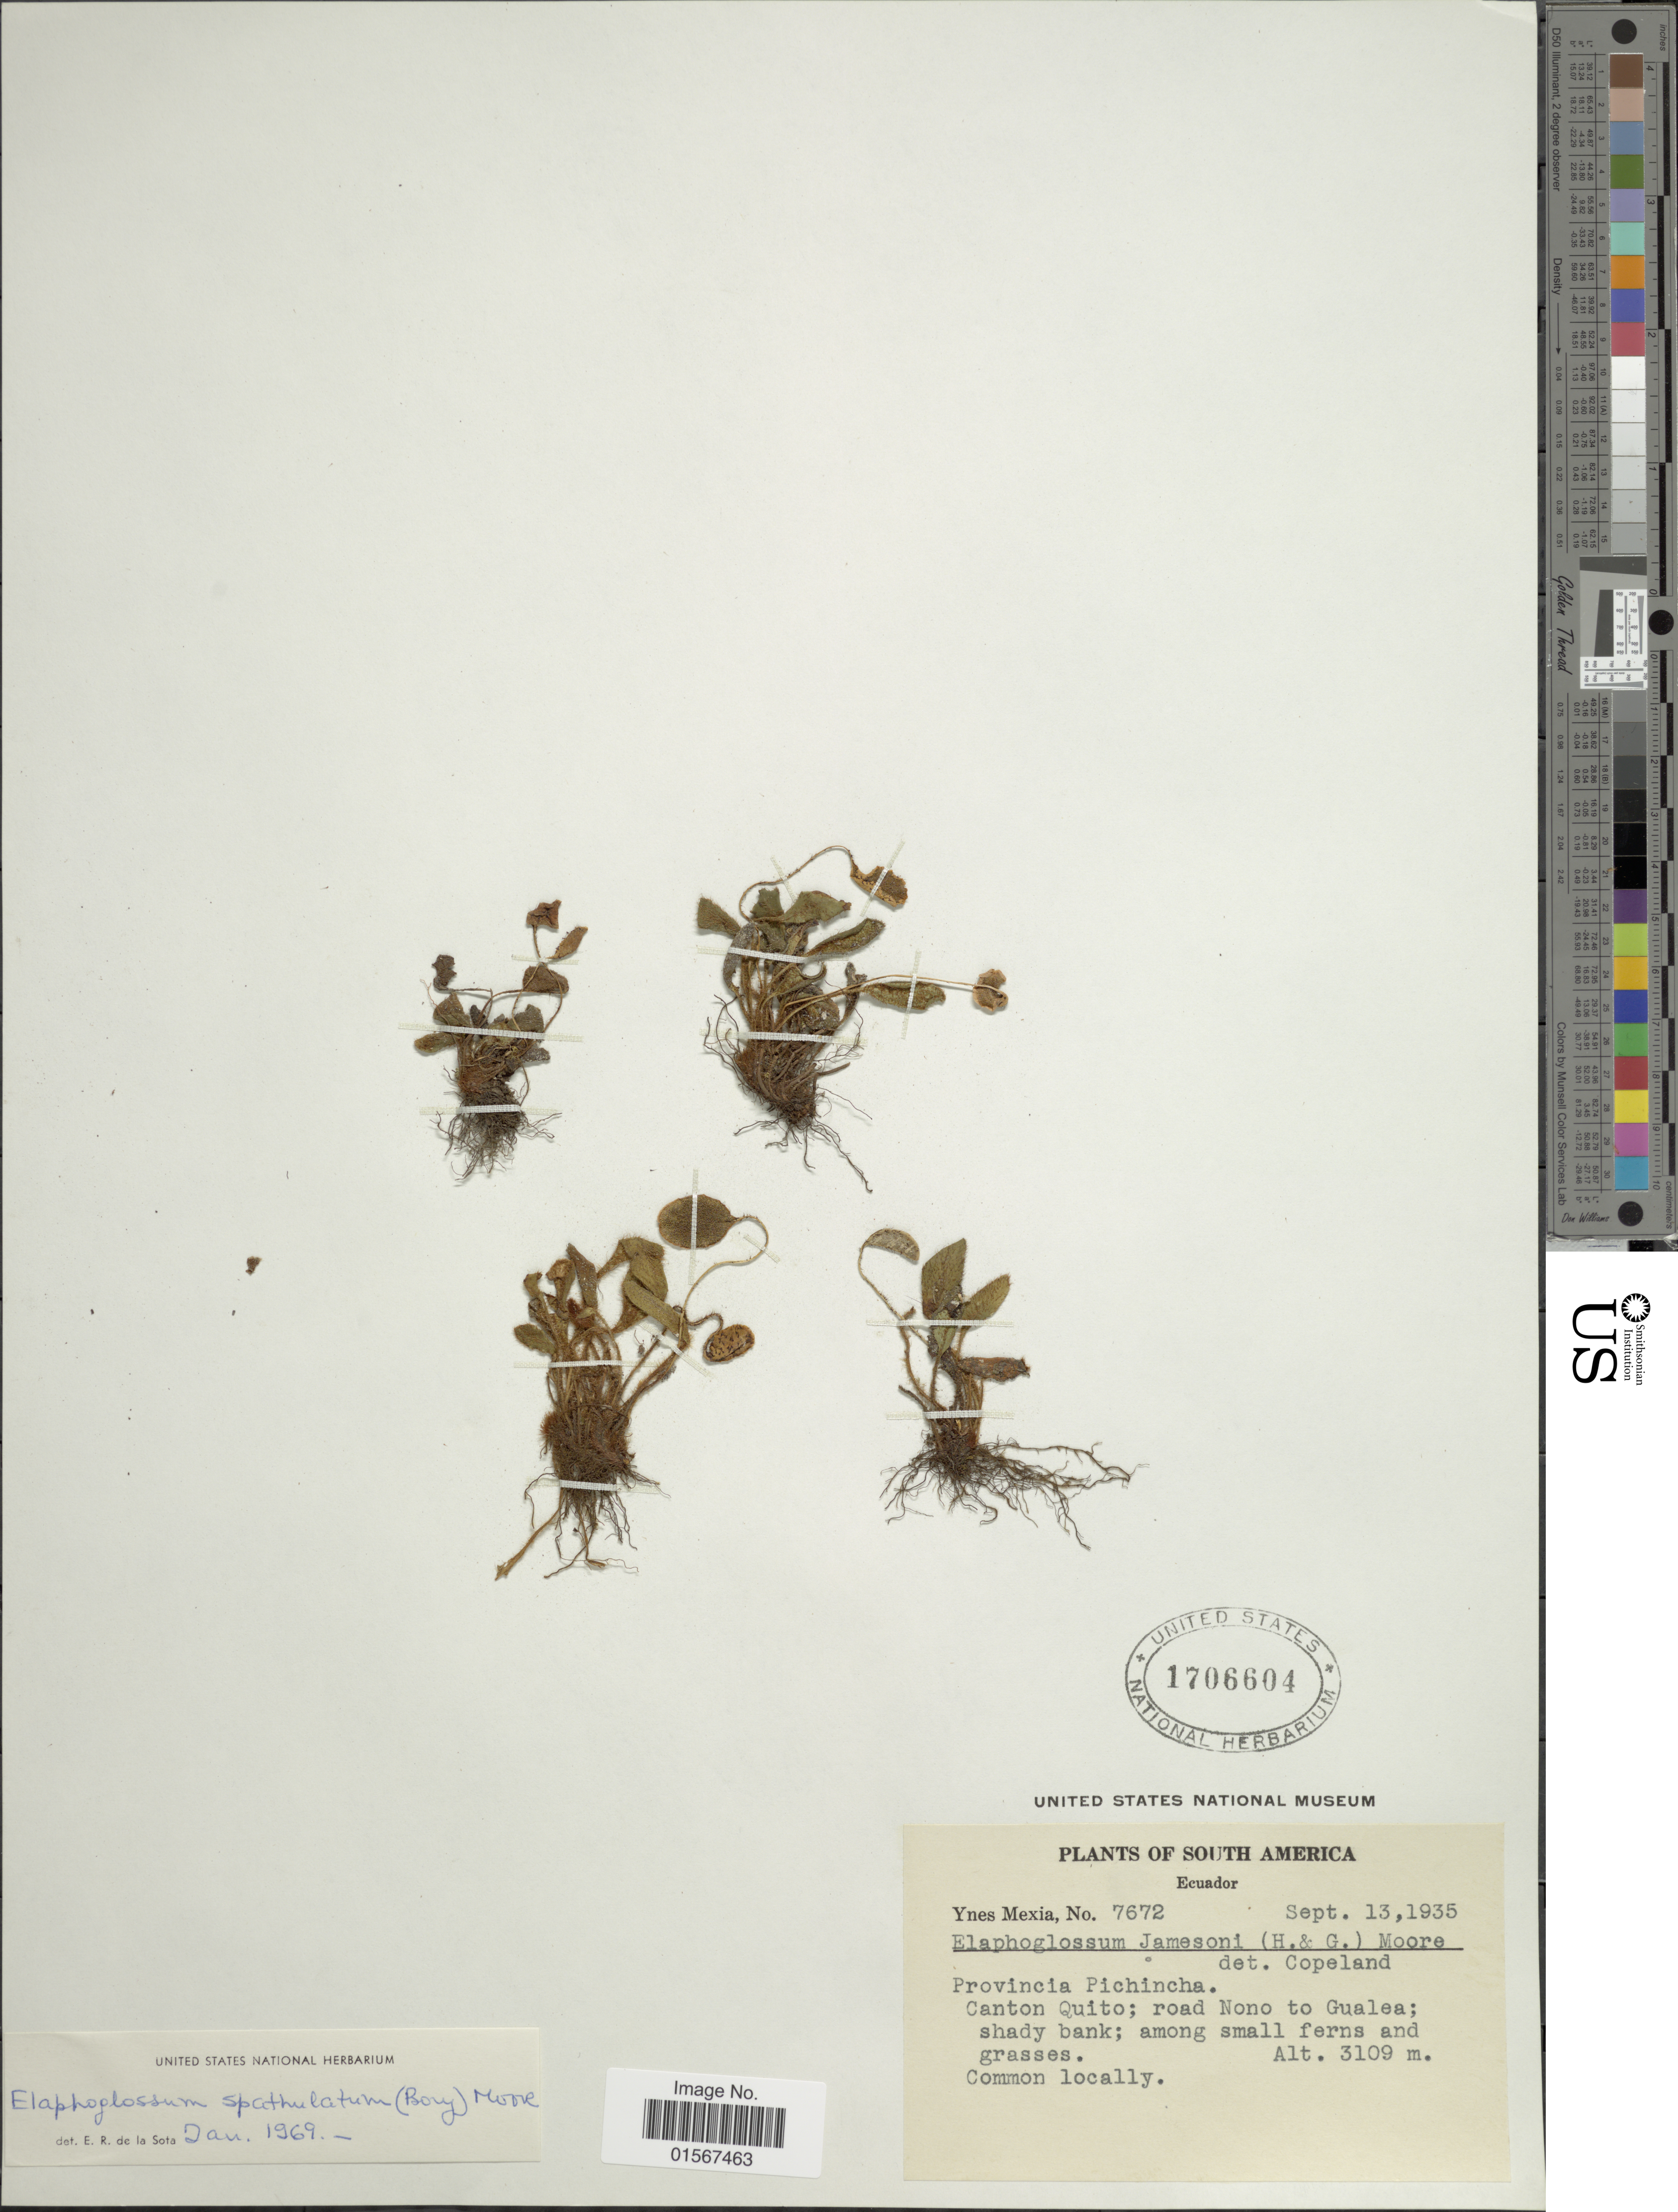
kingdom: Plantae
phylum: Tracheophyta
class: Polypodiopsida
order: Polypodiales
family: Dryopteridaceae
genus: Elaphoglossum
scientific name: Elaphoglossum piloselloides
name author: (C. Presl) T. Moore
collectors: Y. Mexia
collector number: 7672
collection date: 1935-09-13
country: Ecuador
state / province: Pichincha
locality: South America, Ecuador, Provincia Pichincha, Canton Quito; road Nono to Gualea.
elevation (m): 3109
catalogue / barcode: US 1706604